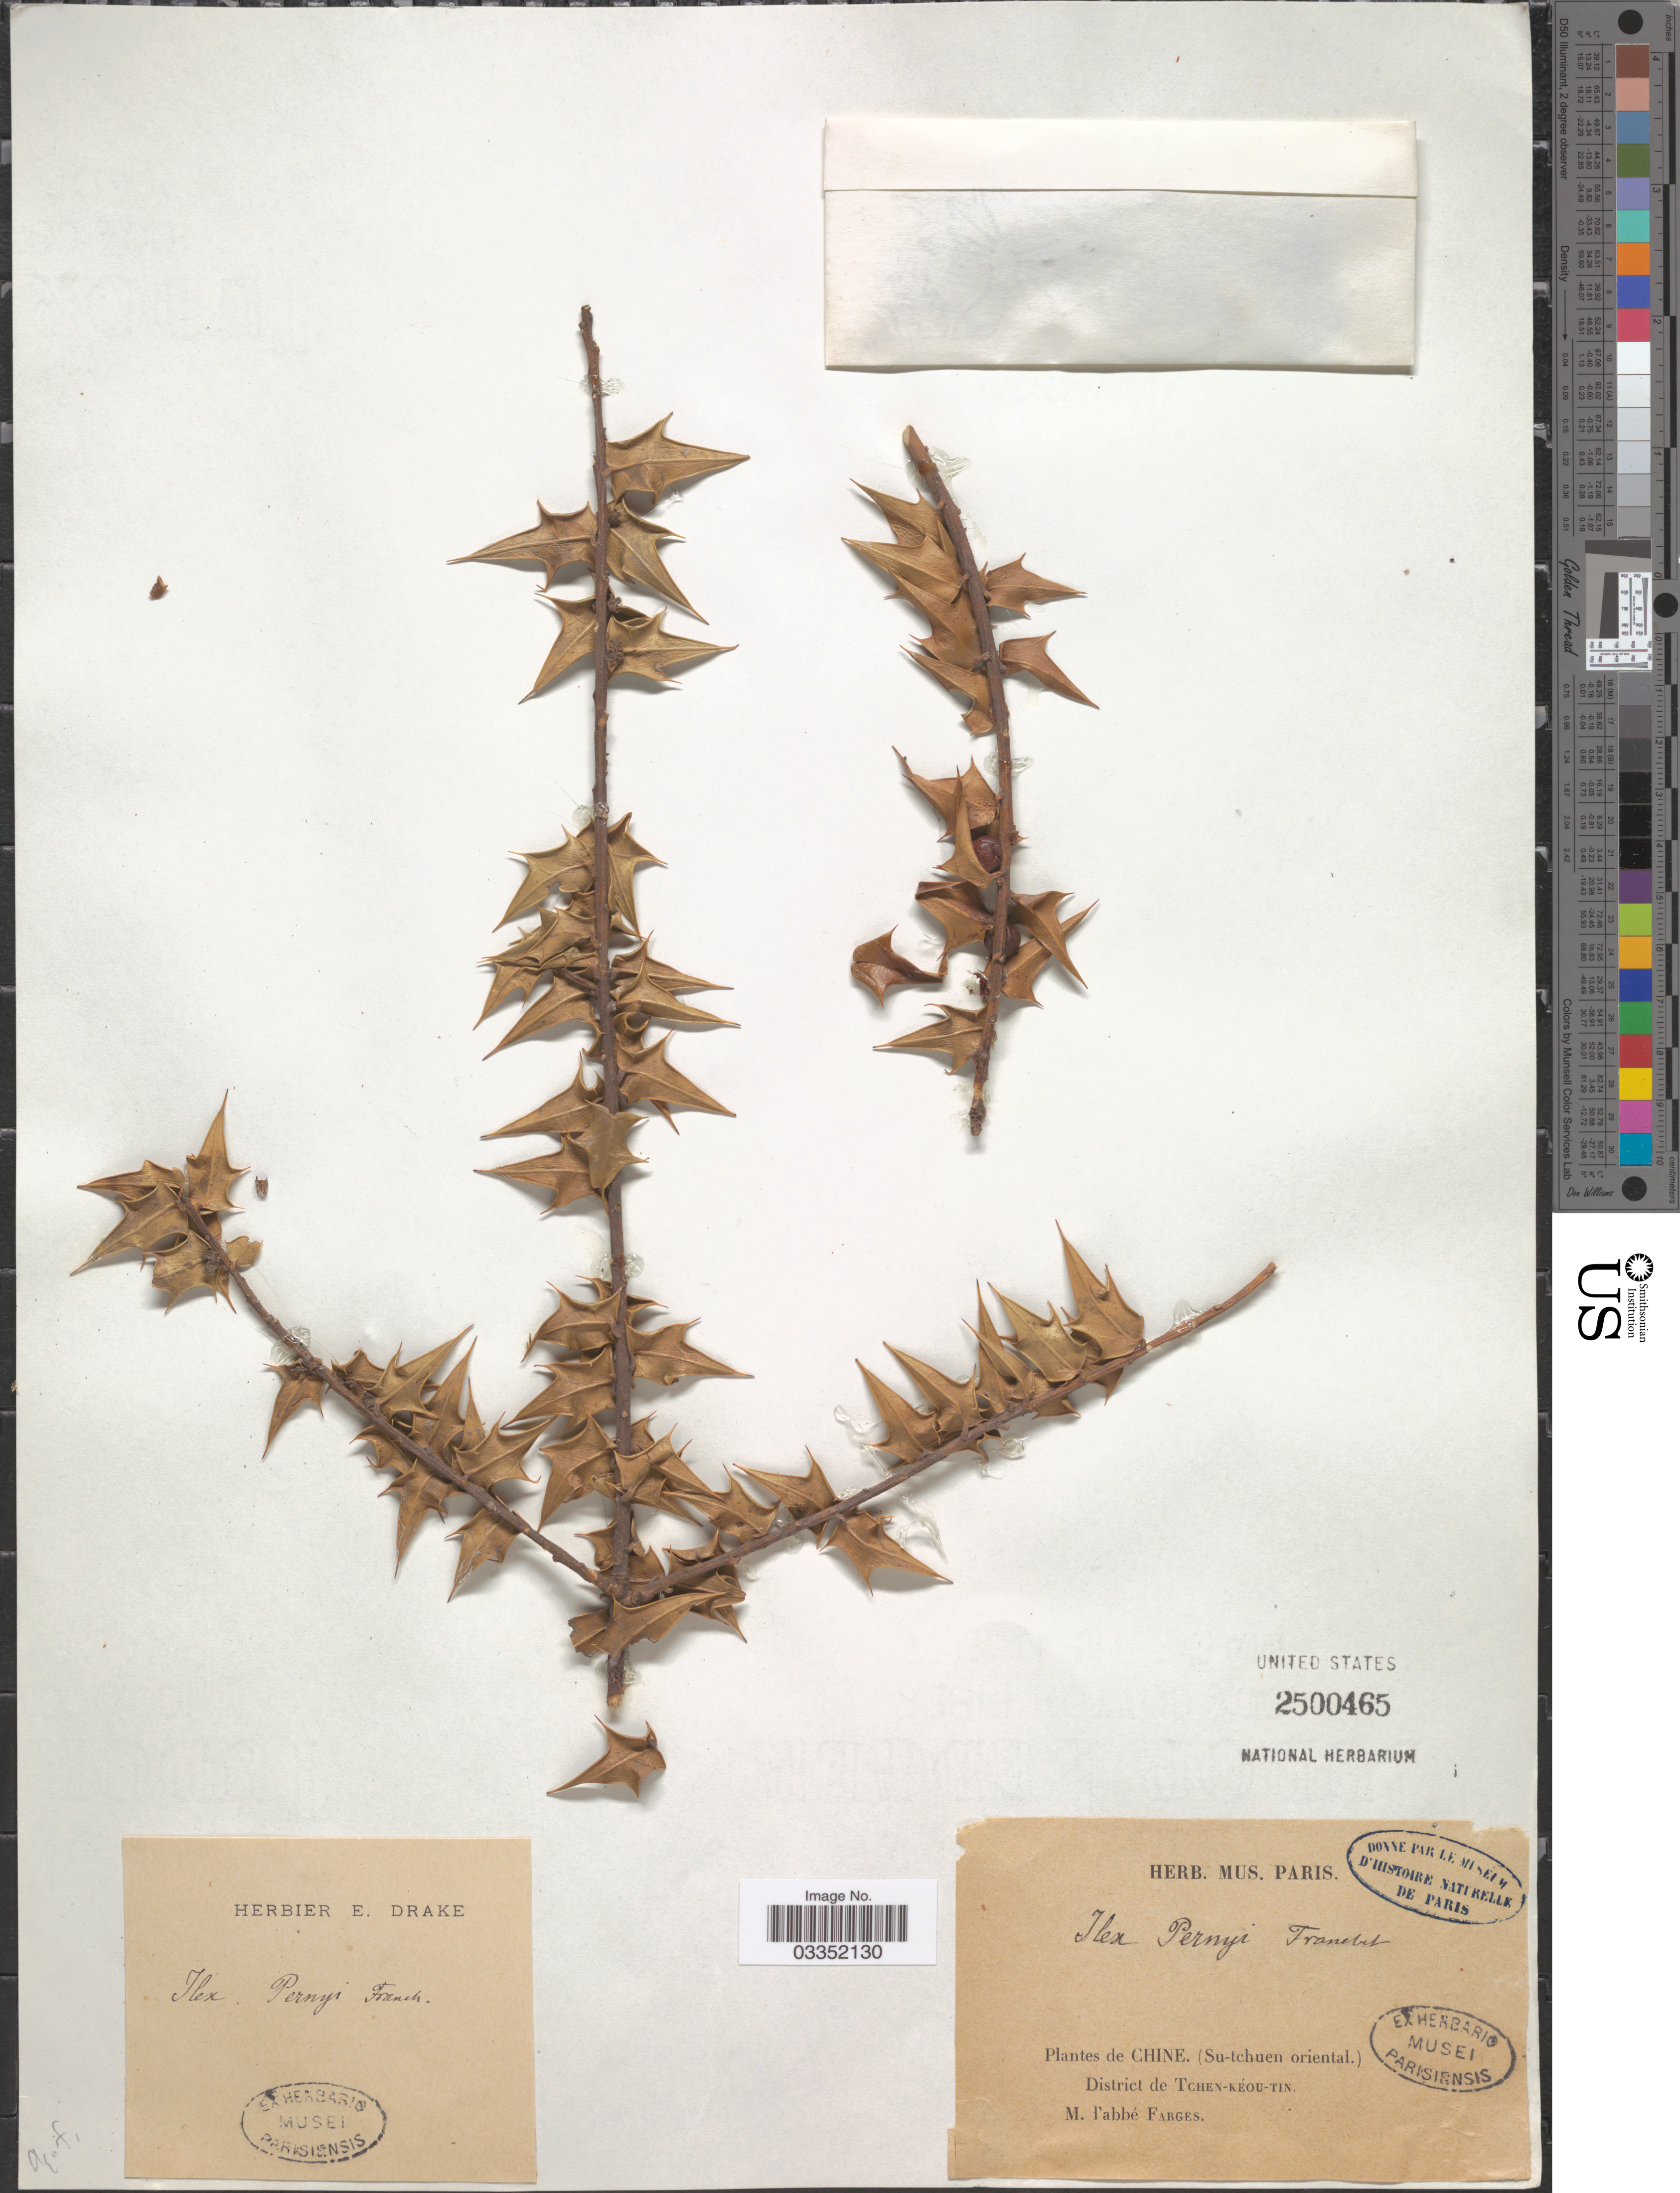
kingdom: Plantae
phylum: Tracheophyta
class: Magnoliopsida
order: Aquifoliales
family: Aquifoliaceae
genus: Ilex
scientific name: Ilex pernyi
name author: Franch.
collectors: M. Farges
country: China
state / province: Sichuan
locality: (Su-tchuen oriental). District de Tchen-Kéou-Tin.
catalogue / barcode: US 2500465